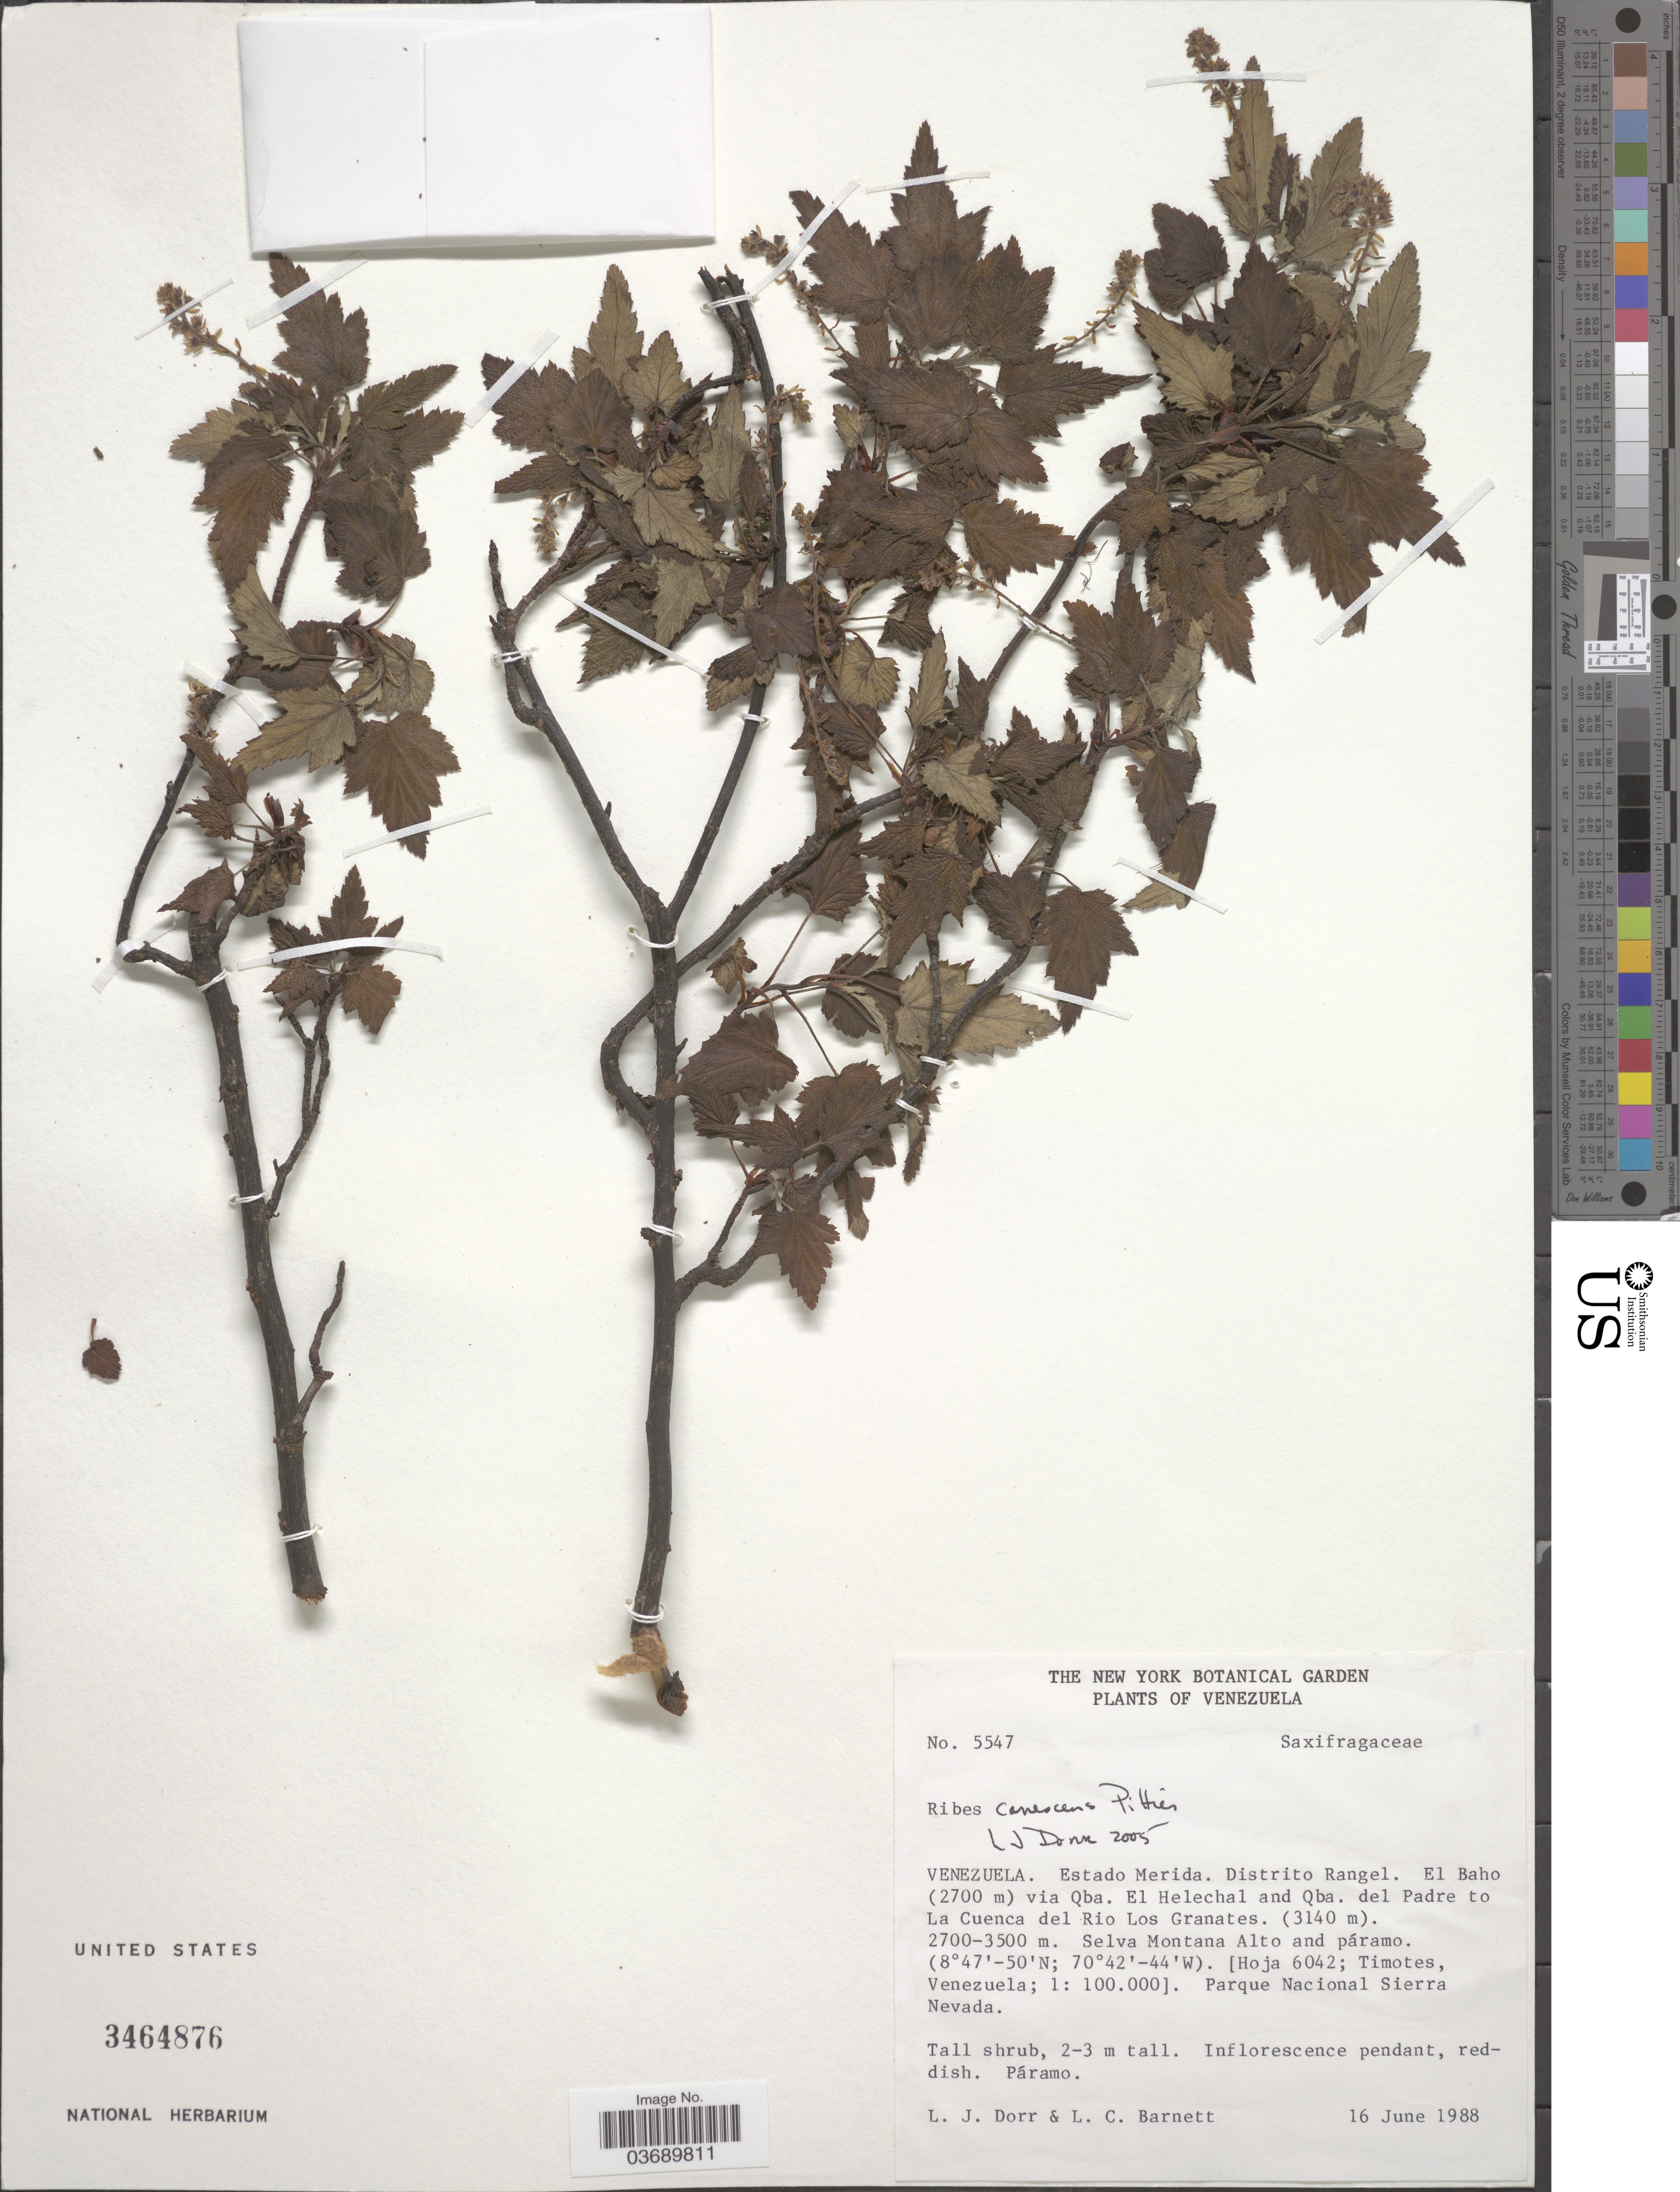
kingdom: Plantae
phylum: Tracheophyta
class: Magnoliopsida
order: Saxifragales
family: Grossulariaceae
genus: Ribes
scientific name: Ribes canescens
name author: Pittier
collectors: L. J. Dorr & L. C. Barnett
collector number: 5547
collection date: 1988-06-16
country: Venezuela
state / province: Mérida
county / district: Rangel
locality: El Baho via Qba. El Helechal and Qba. del Padre to La Cuenca del Rio Los Granates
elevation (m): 2700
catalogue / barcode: US 3464876